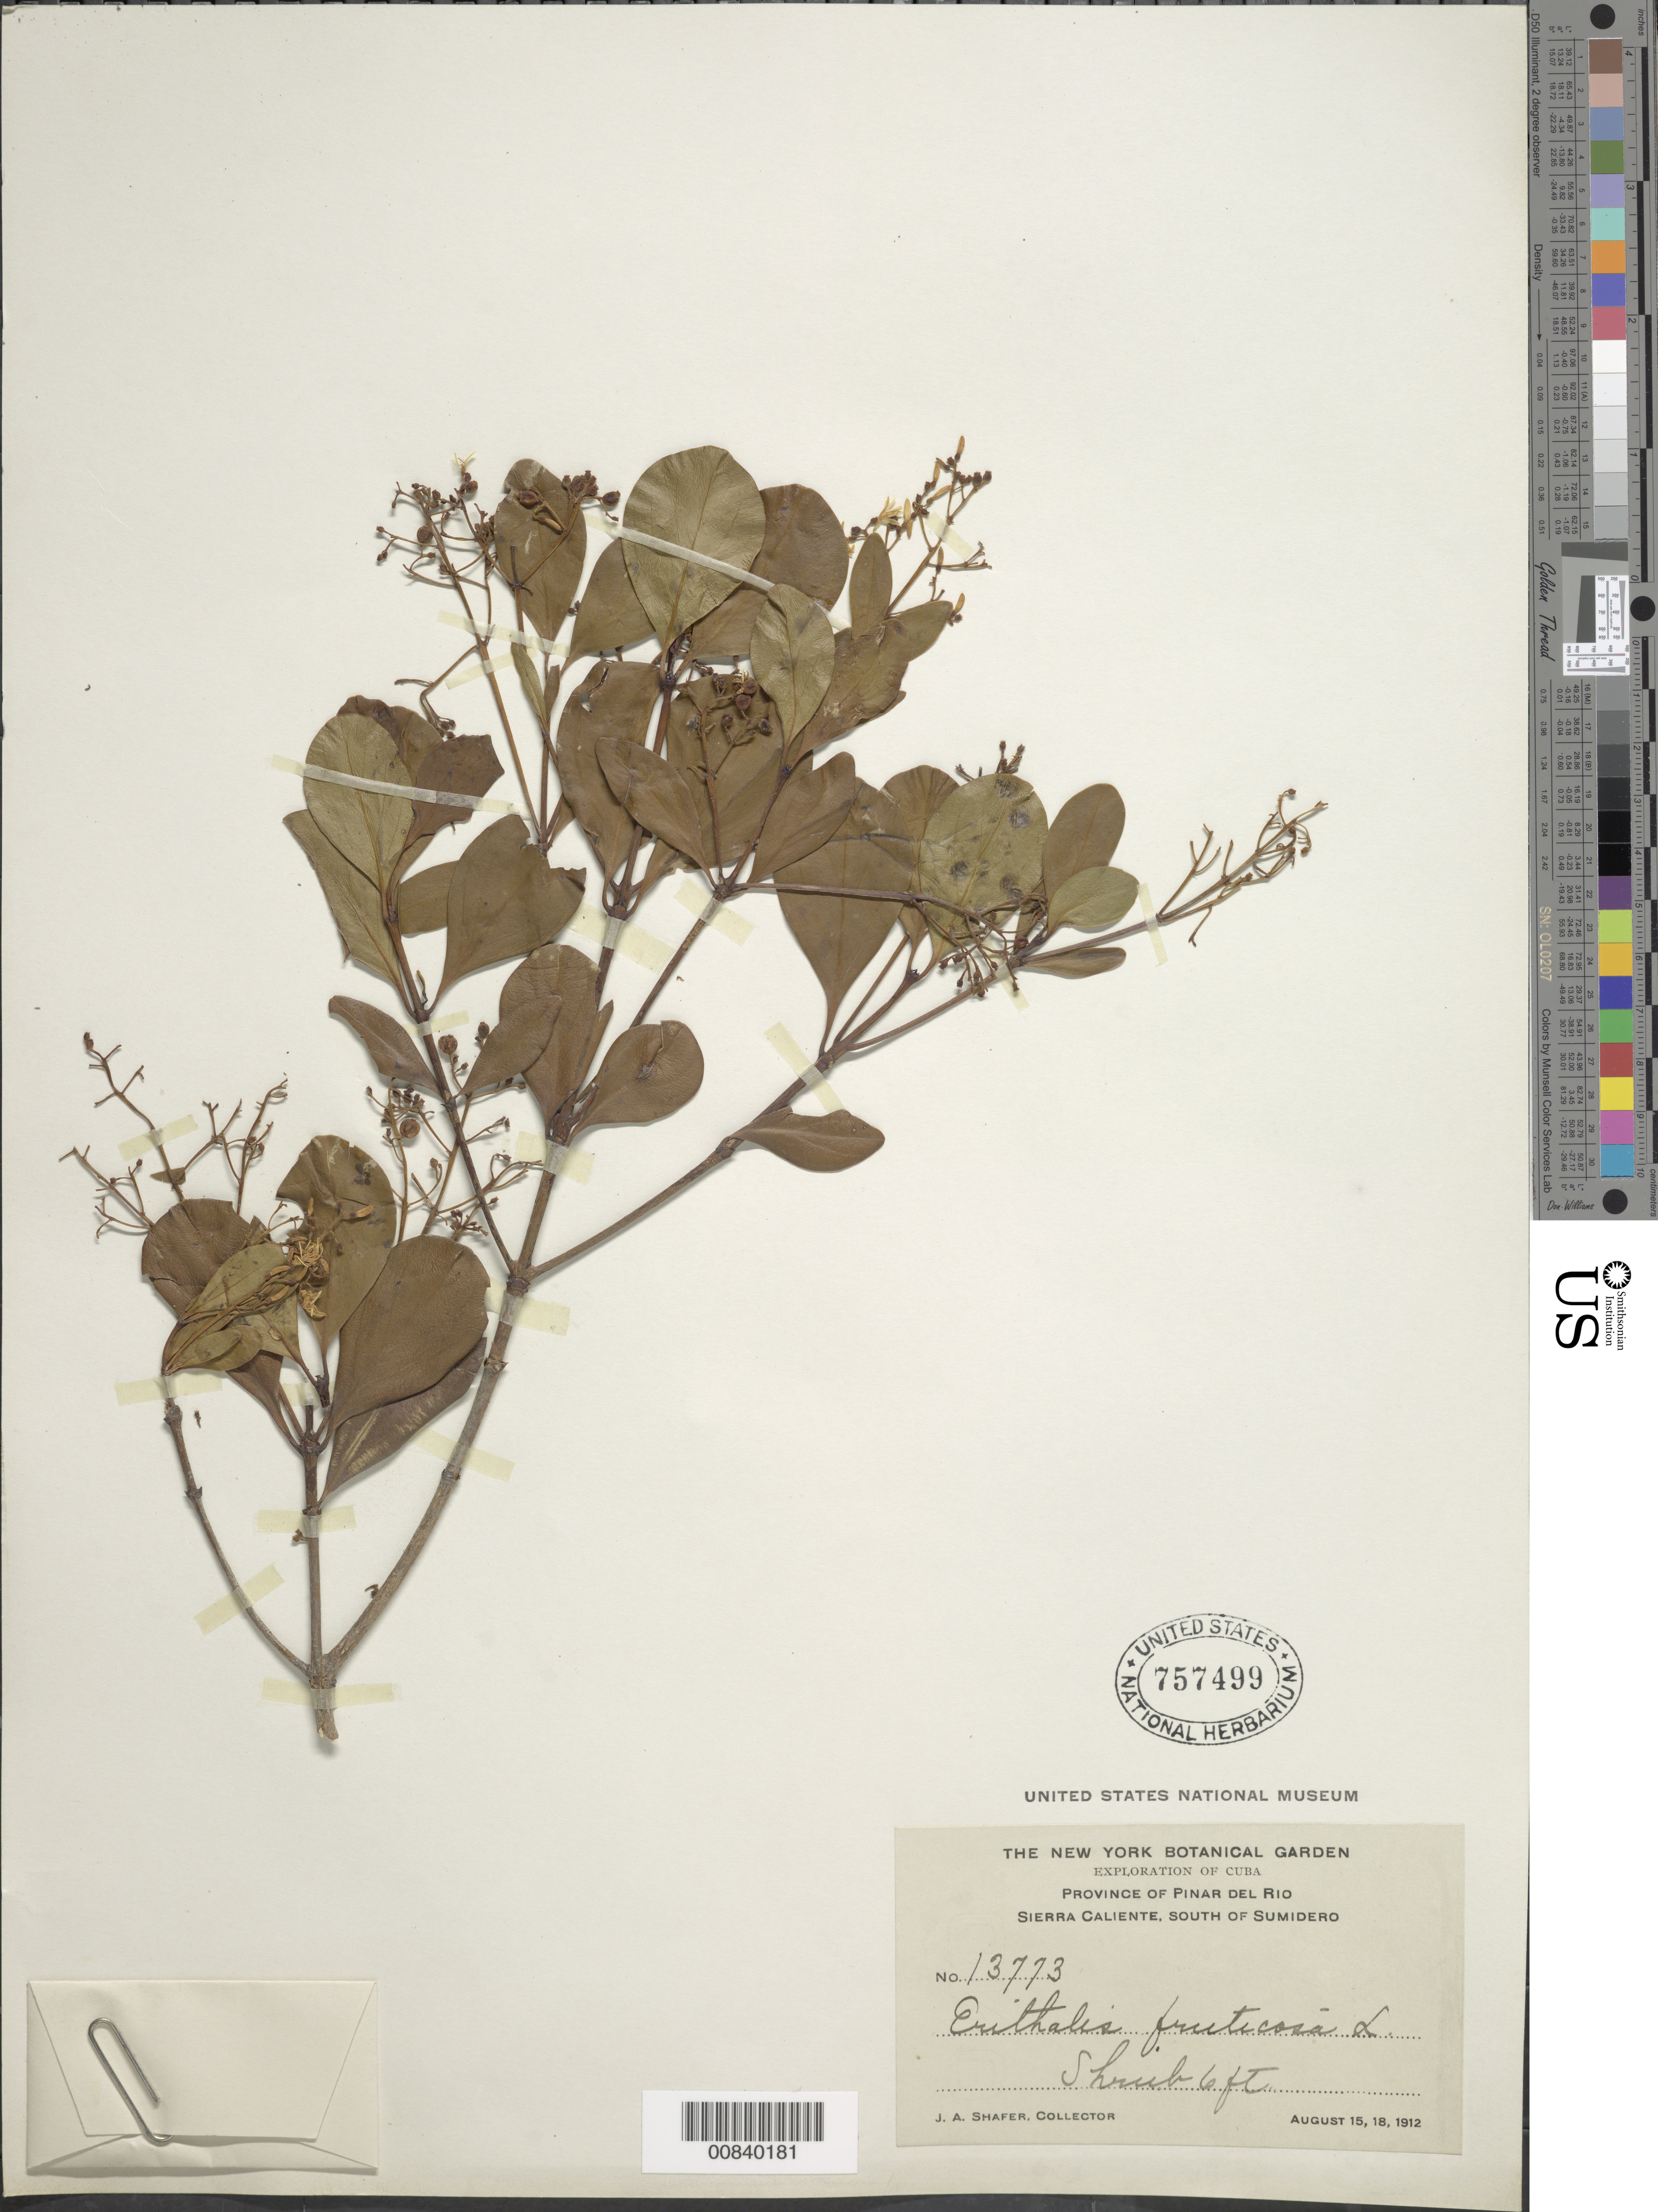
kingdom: Plantae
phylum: Tracheophyta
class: Magnoliopsida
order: Gentianales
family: Rubiaceae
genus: Erithalis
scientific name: Erithalis fruticosa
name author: L.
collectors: J. A. Shafer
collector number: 13773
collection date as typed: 15 Aug 1912 to 18 Aug 1912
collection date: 1912-08-15/1912-08-18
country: Cuba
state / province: Pinar del Río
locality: Sierra Caliente, south of Sumidero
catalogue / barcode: US 757499